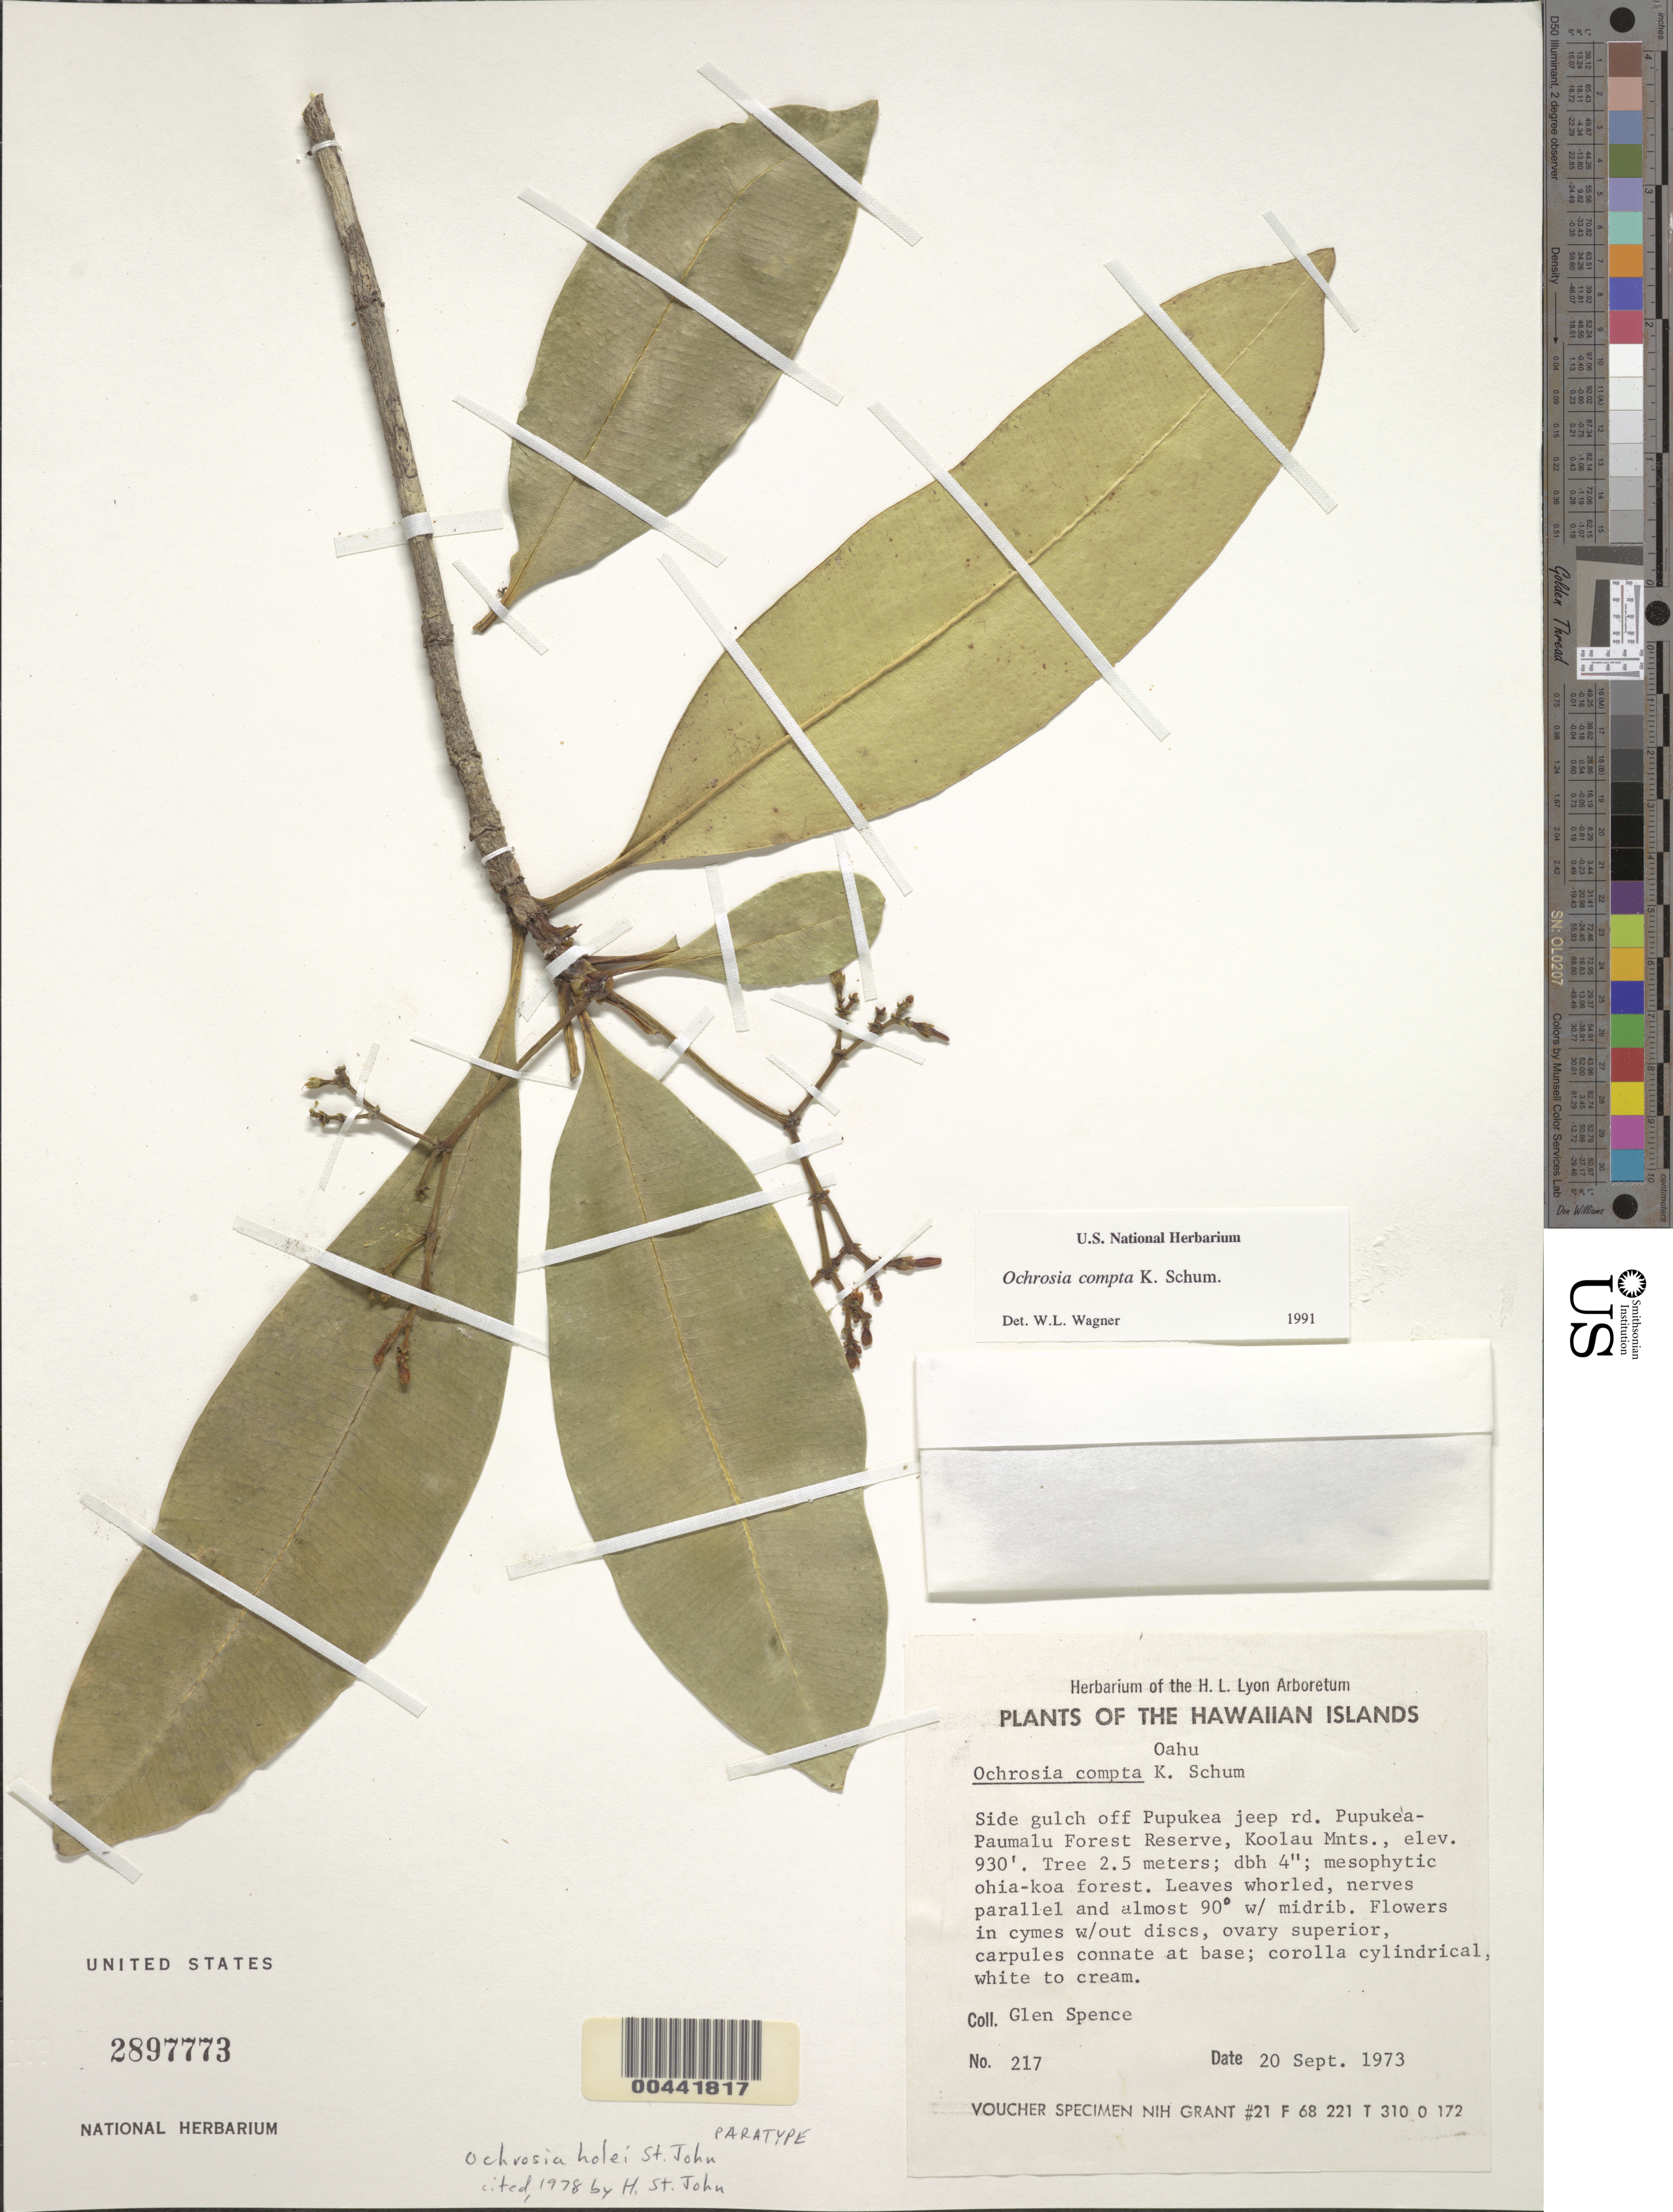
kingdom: Plantae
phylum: Tracheophyta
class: Magnoliopsida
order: Gentianales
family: Apocynaceae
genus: Ochrosia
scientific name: Ochrosia compta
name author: K. Schum.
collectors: G. Spence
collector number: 217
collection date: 1973-09-20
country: United States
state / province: Hawaii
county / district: Honolulu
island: Oahu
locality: Hawaiian Islands. Oahu. Side gulch off Pupukea jeep rd. Pupukea-Paumalu Forest Reserve, Koolau Mnts.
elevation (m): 283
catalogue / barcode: US 2897773